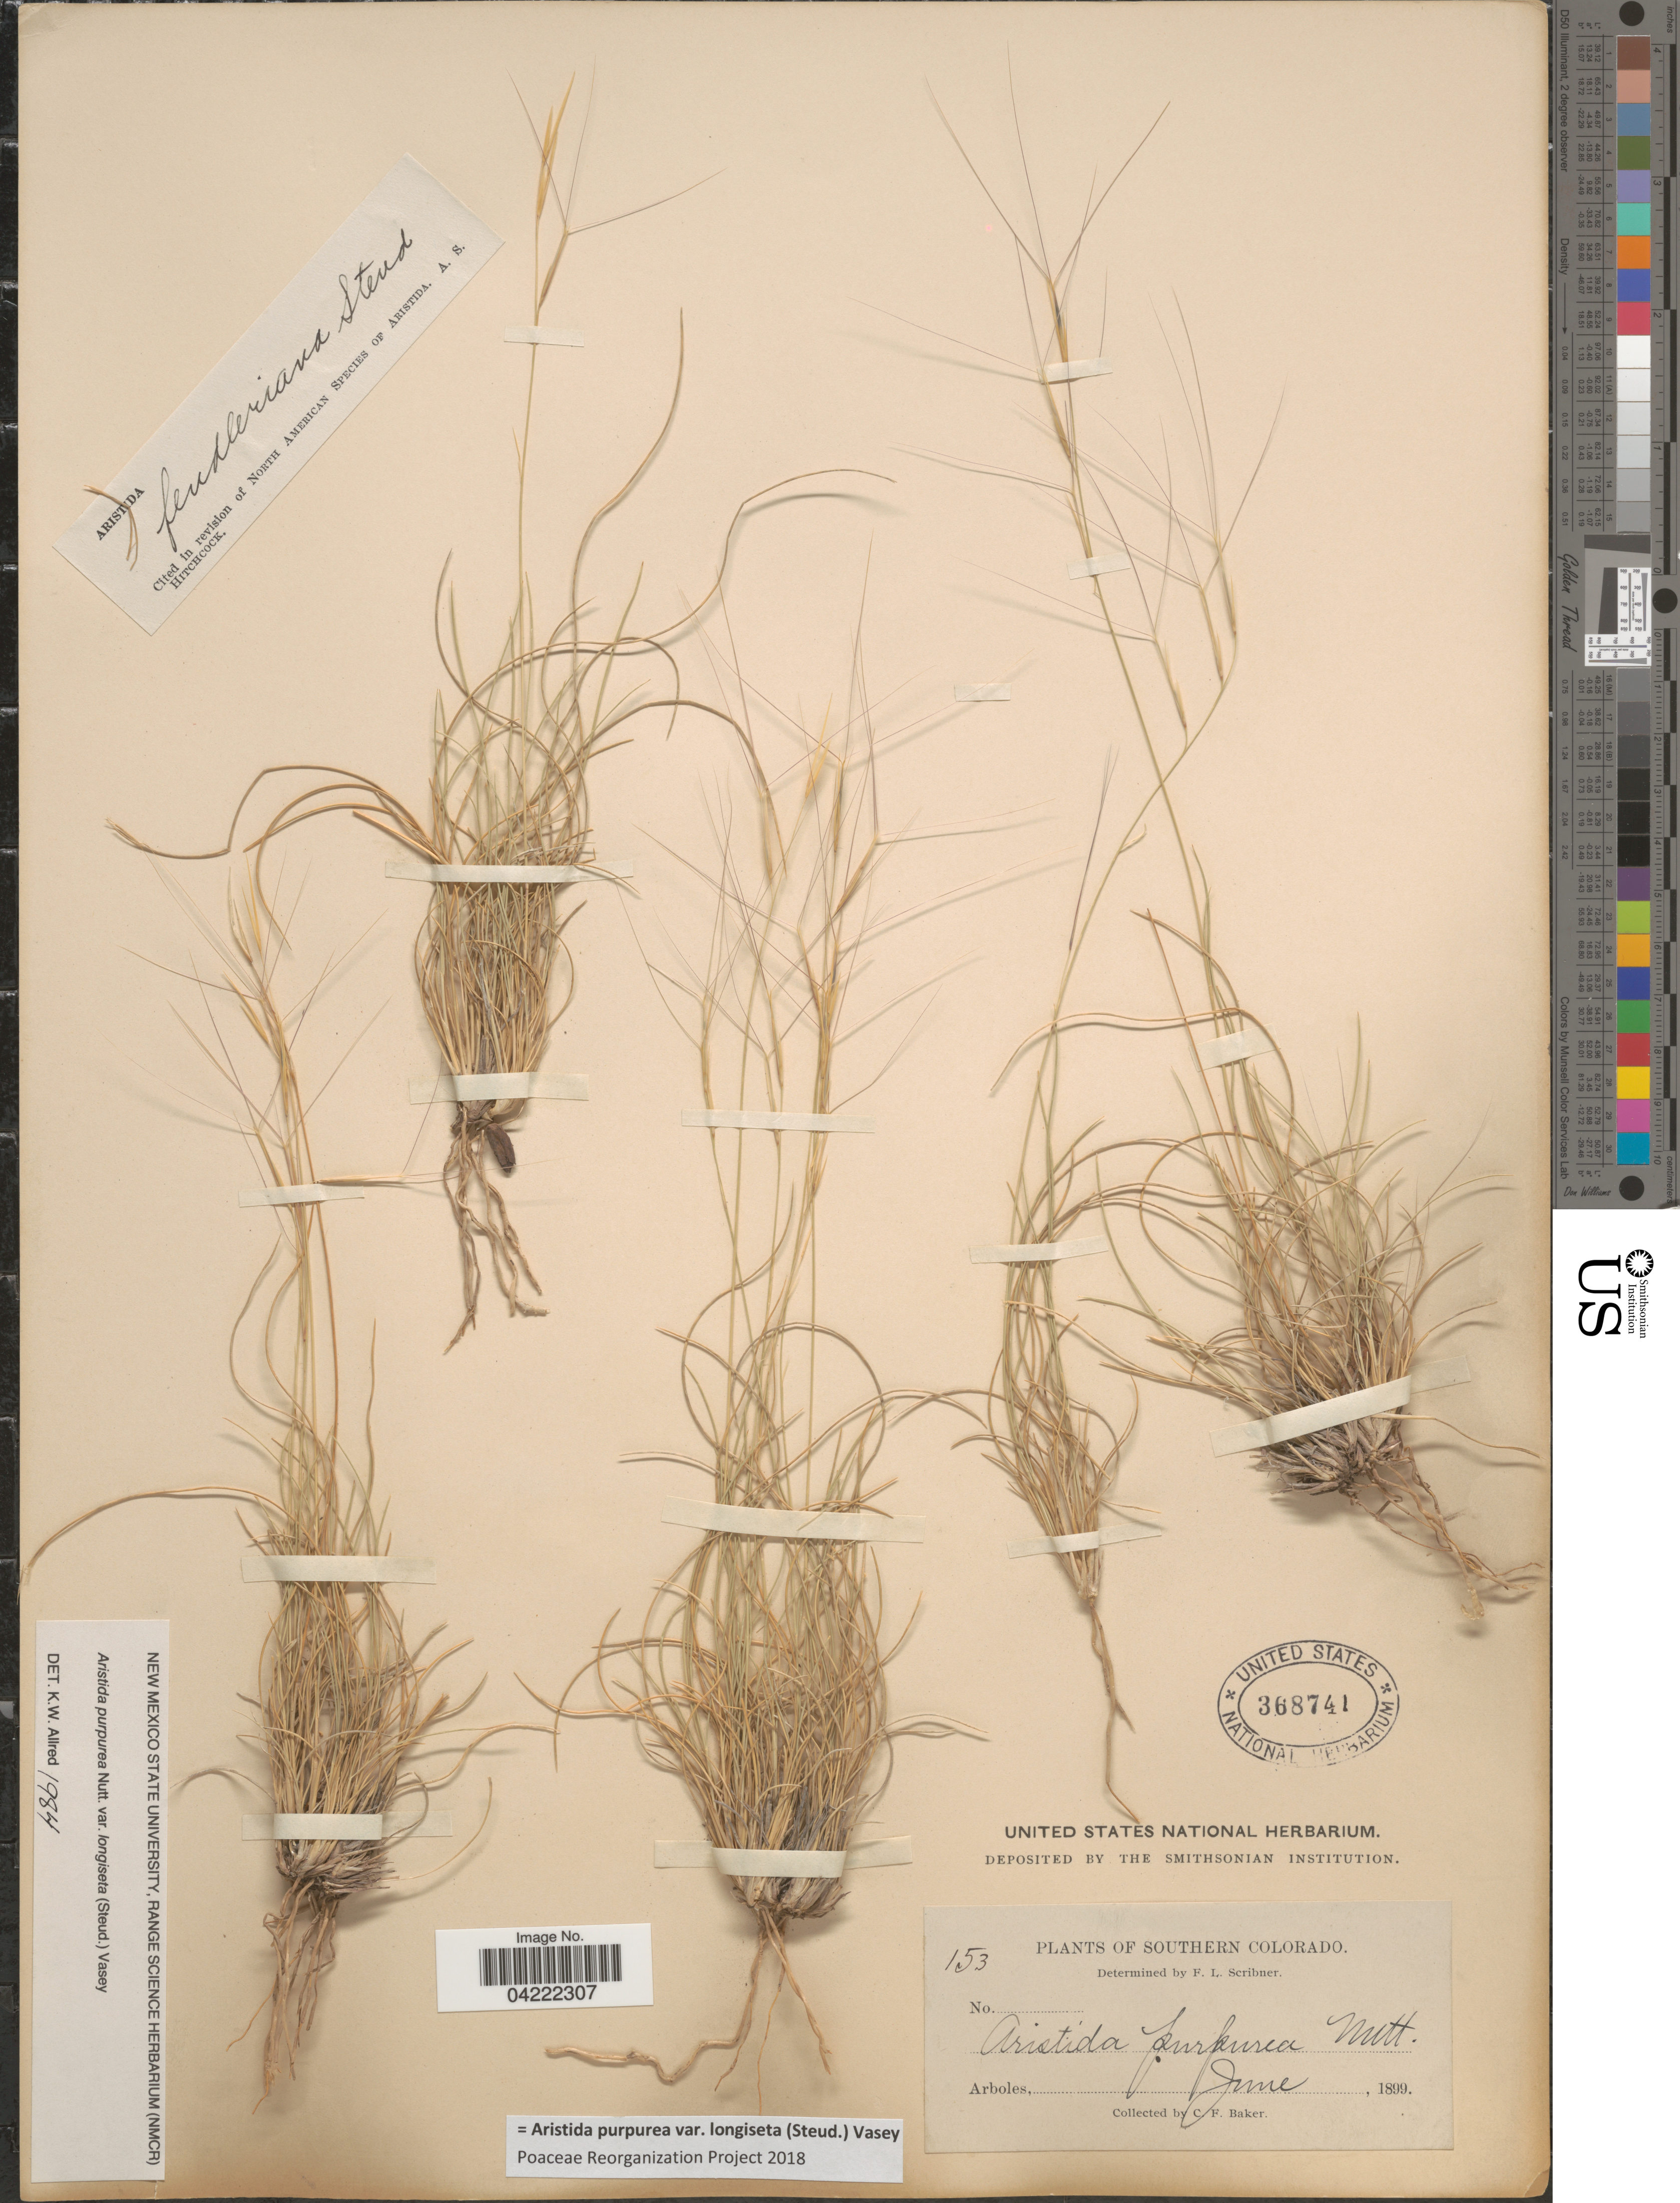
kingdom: Plantae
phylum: Tracheophyta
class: Liliopsida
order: Poales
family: Poaceae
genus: Aristida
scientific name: Aristida purpurea var. longiseta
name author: (Steud.) Vasey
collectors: C. F. Baker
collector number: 153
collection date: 1899-06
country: United States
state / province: Colorado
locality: Southern Colorado. Arboles.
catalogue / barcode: US 368741